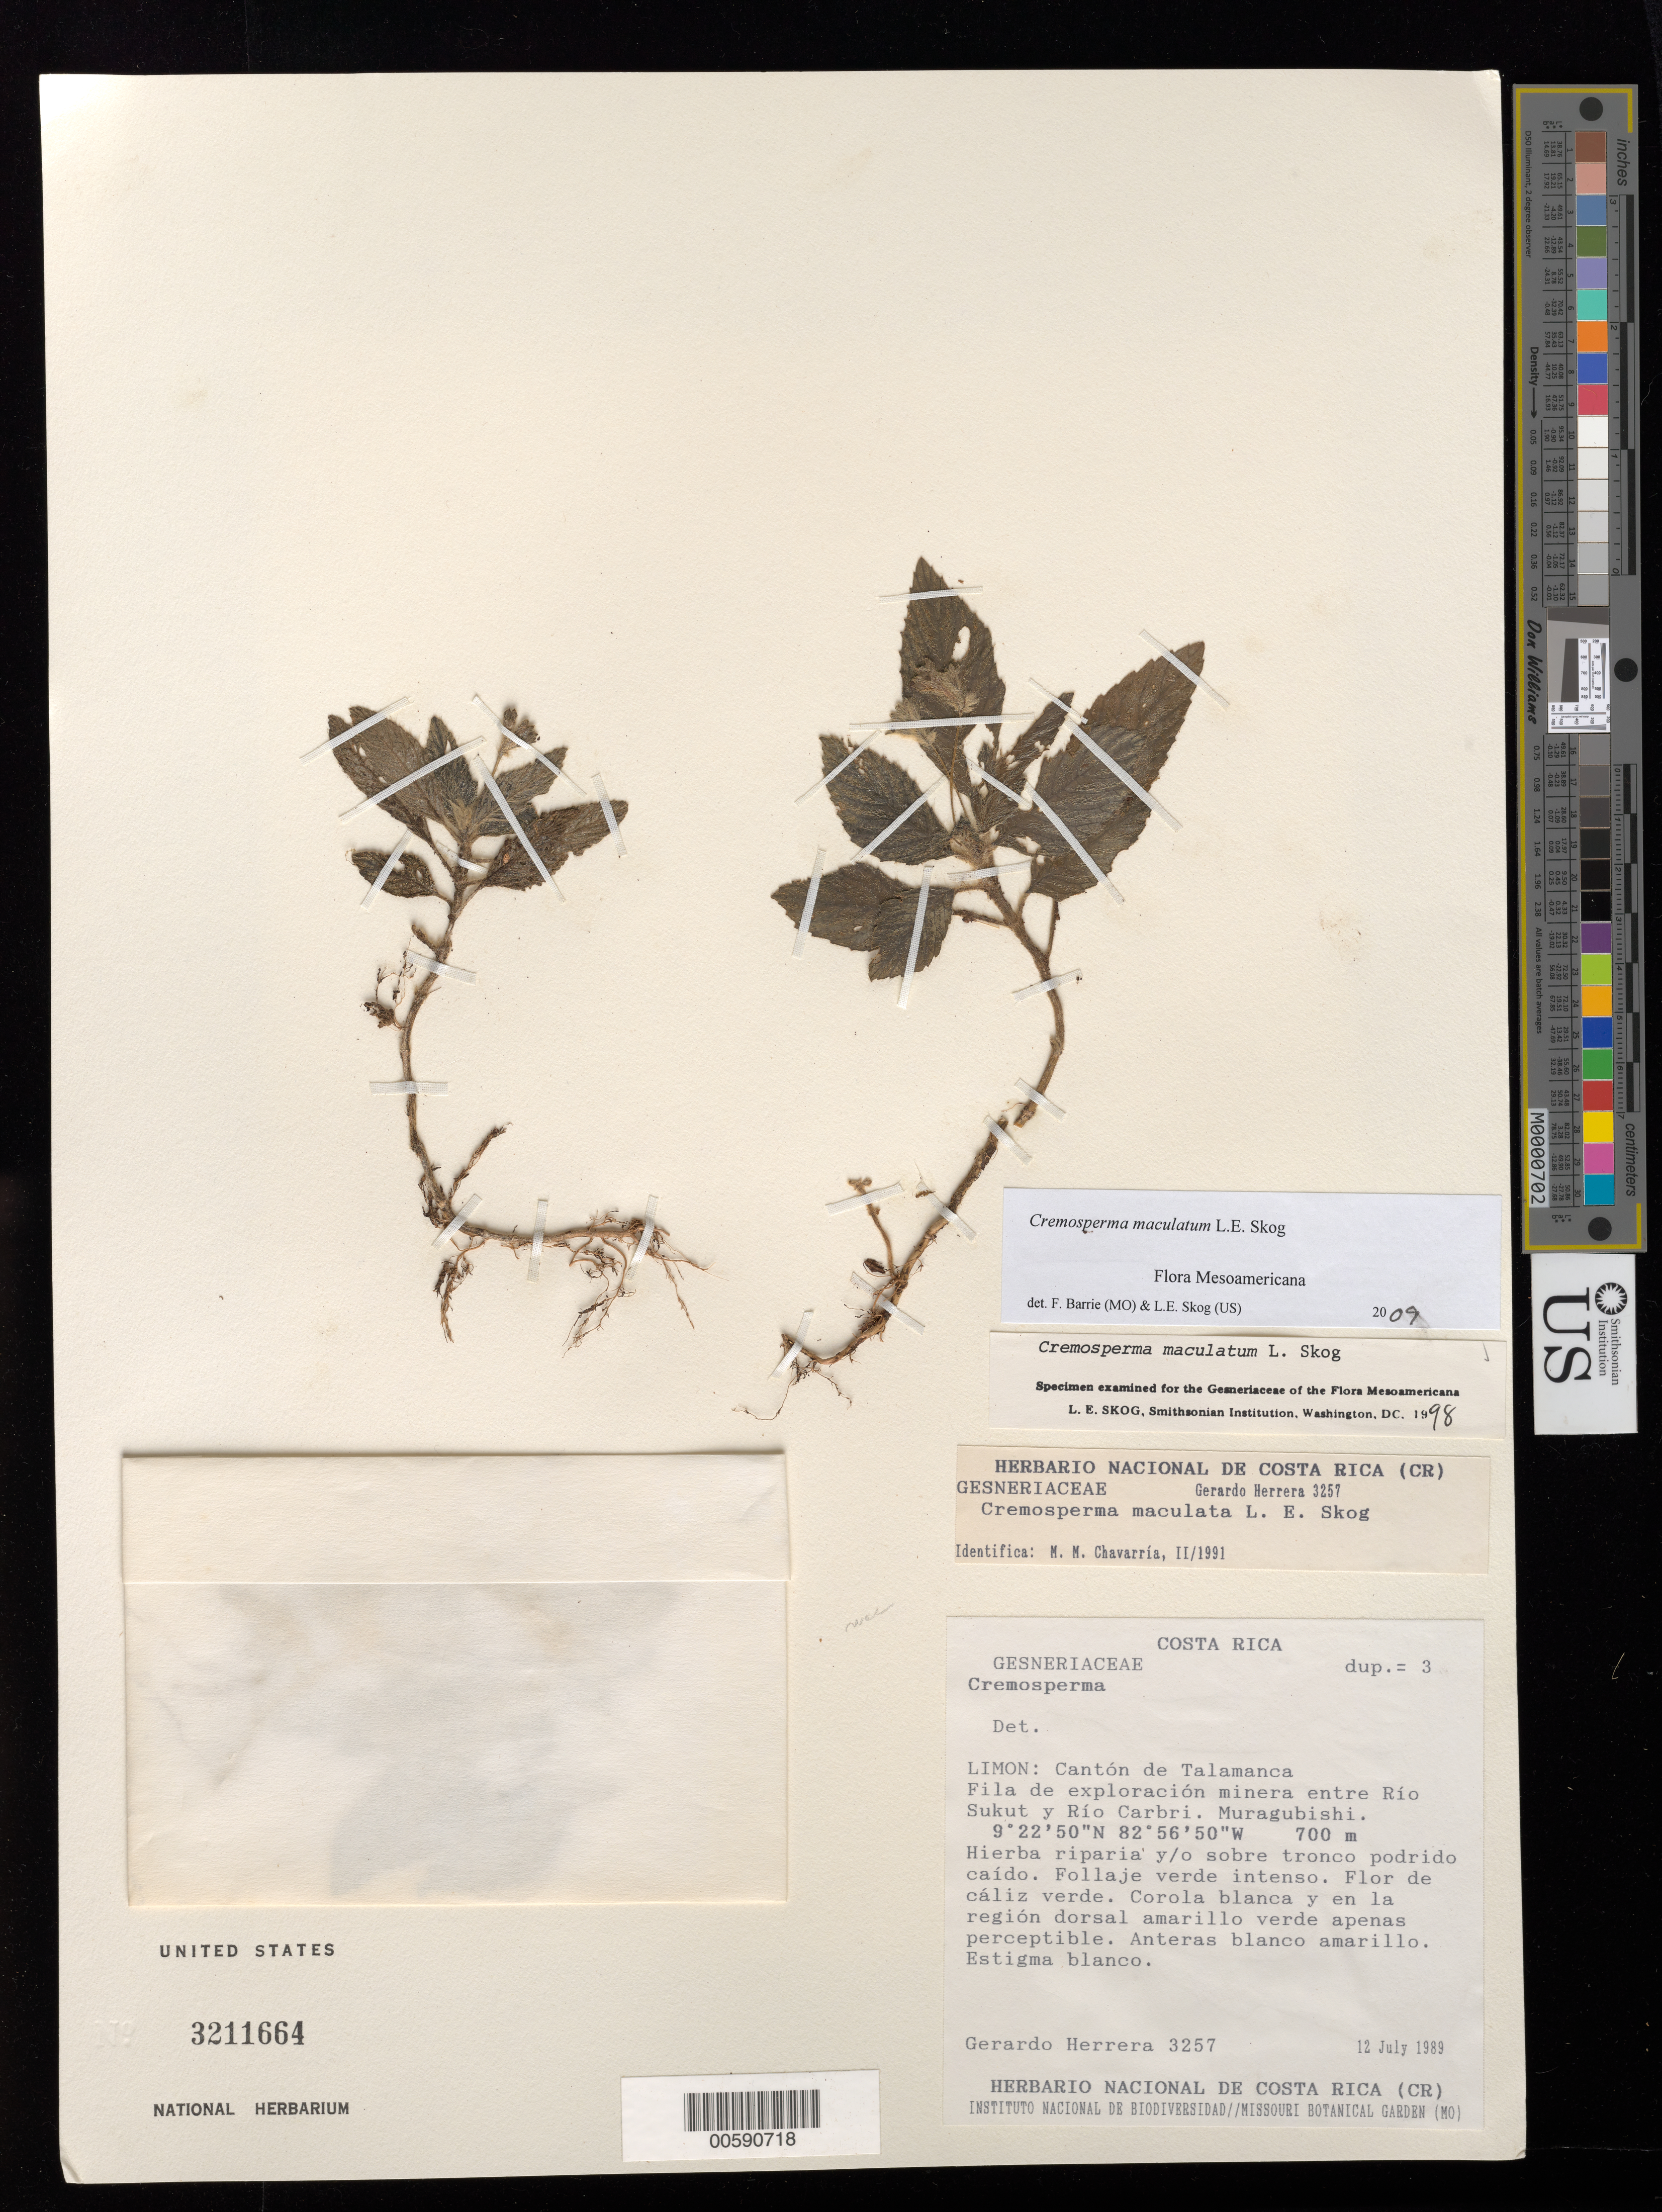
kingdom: Plantae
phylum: Tracheophyta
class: Magnoliopsida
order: Lamiales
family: Gesneriaceae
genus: Cremosperma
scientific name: Cremosperma maculatum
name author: L.E. Skog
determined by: Skog, Laurence E.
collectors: G. Herrera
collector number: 3257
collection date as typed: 12 Jul 1989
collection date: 1989-07-12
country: Costa Rica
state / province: Limón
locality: Cantón de Talamanca. Fila de exploración minera entre Río Sukut y Río Carbri. Muragubishi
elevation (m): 700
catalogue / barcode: US 3211664